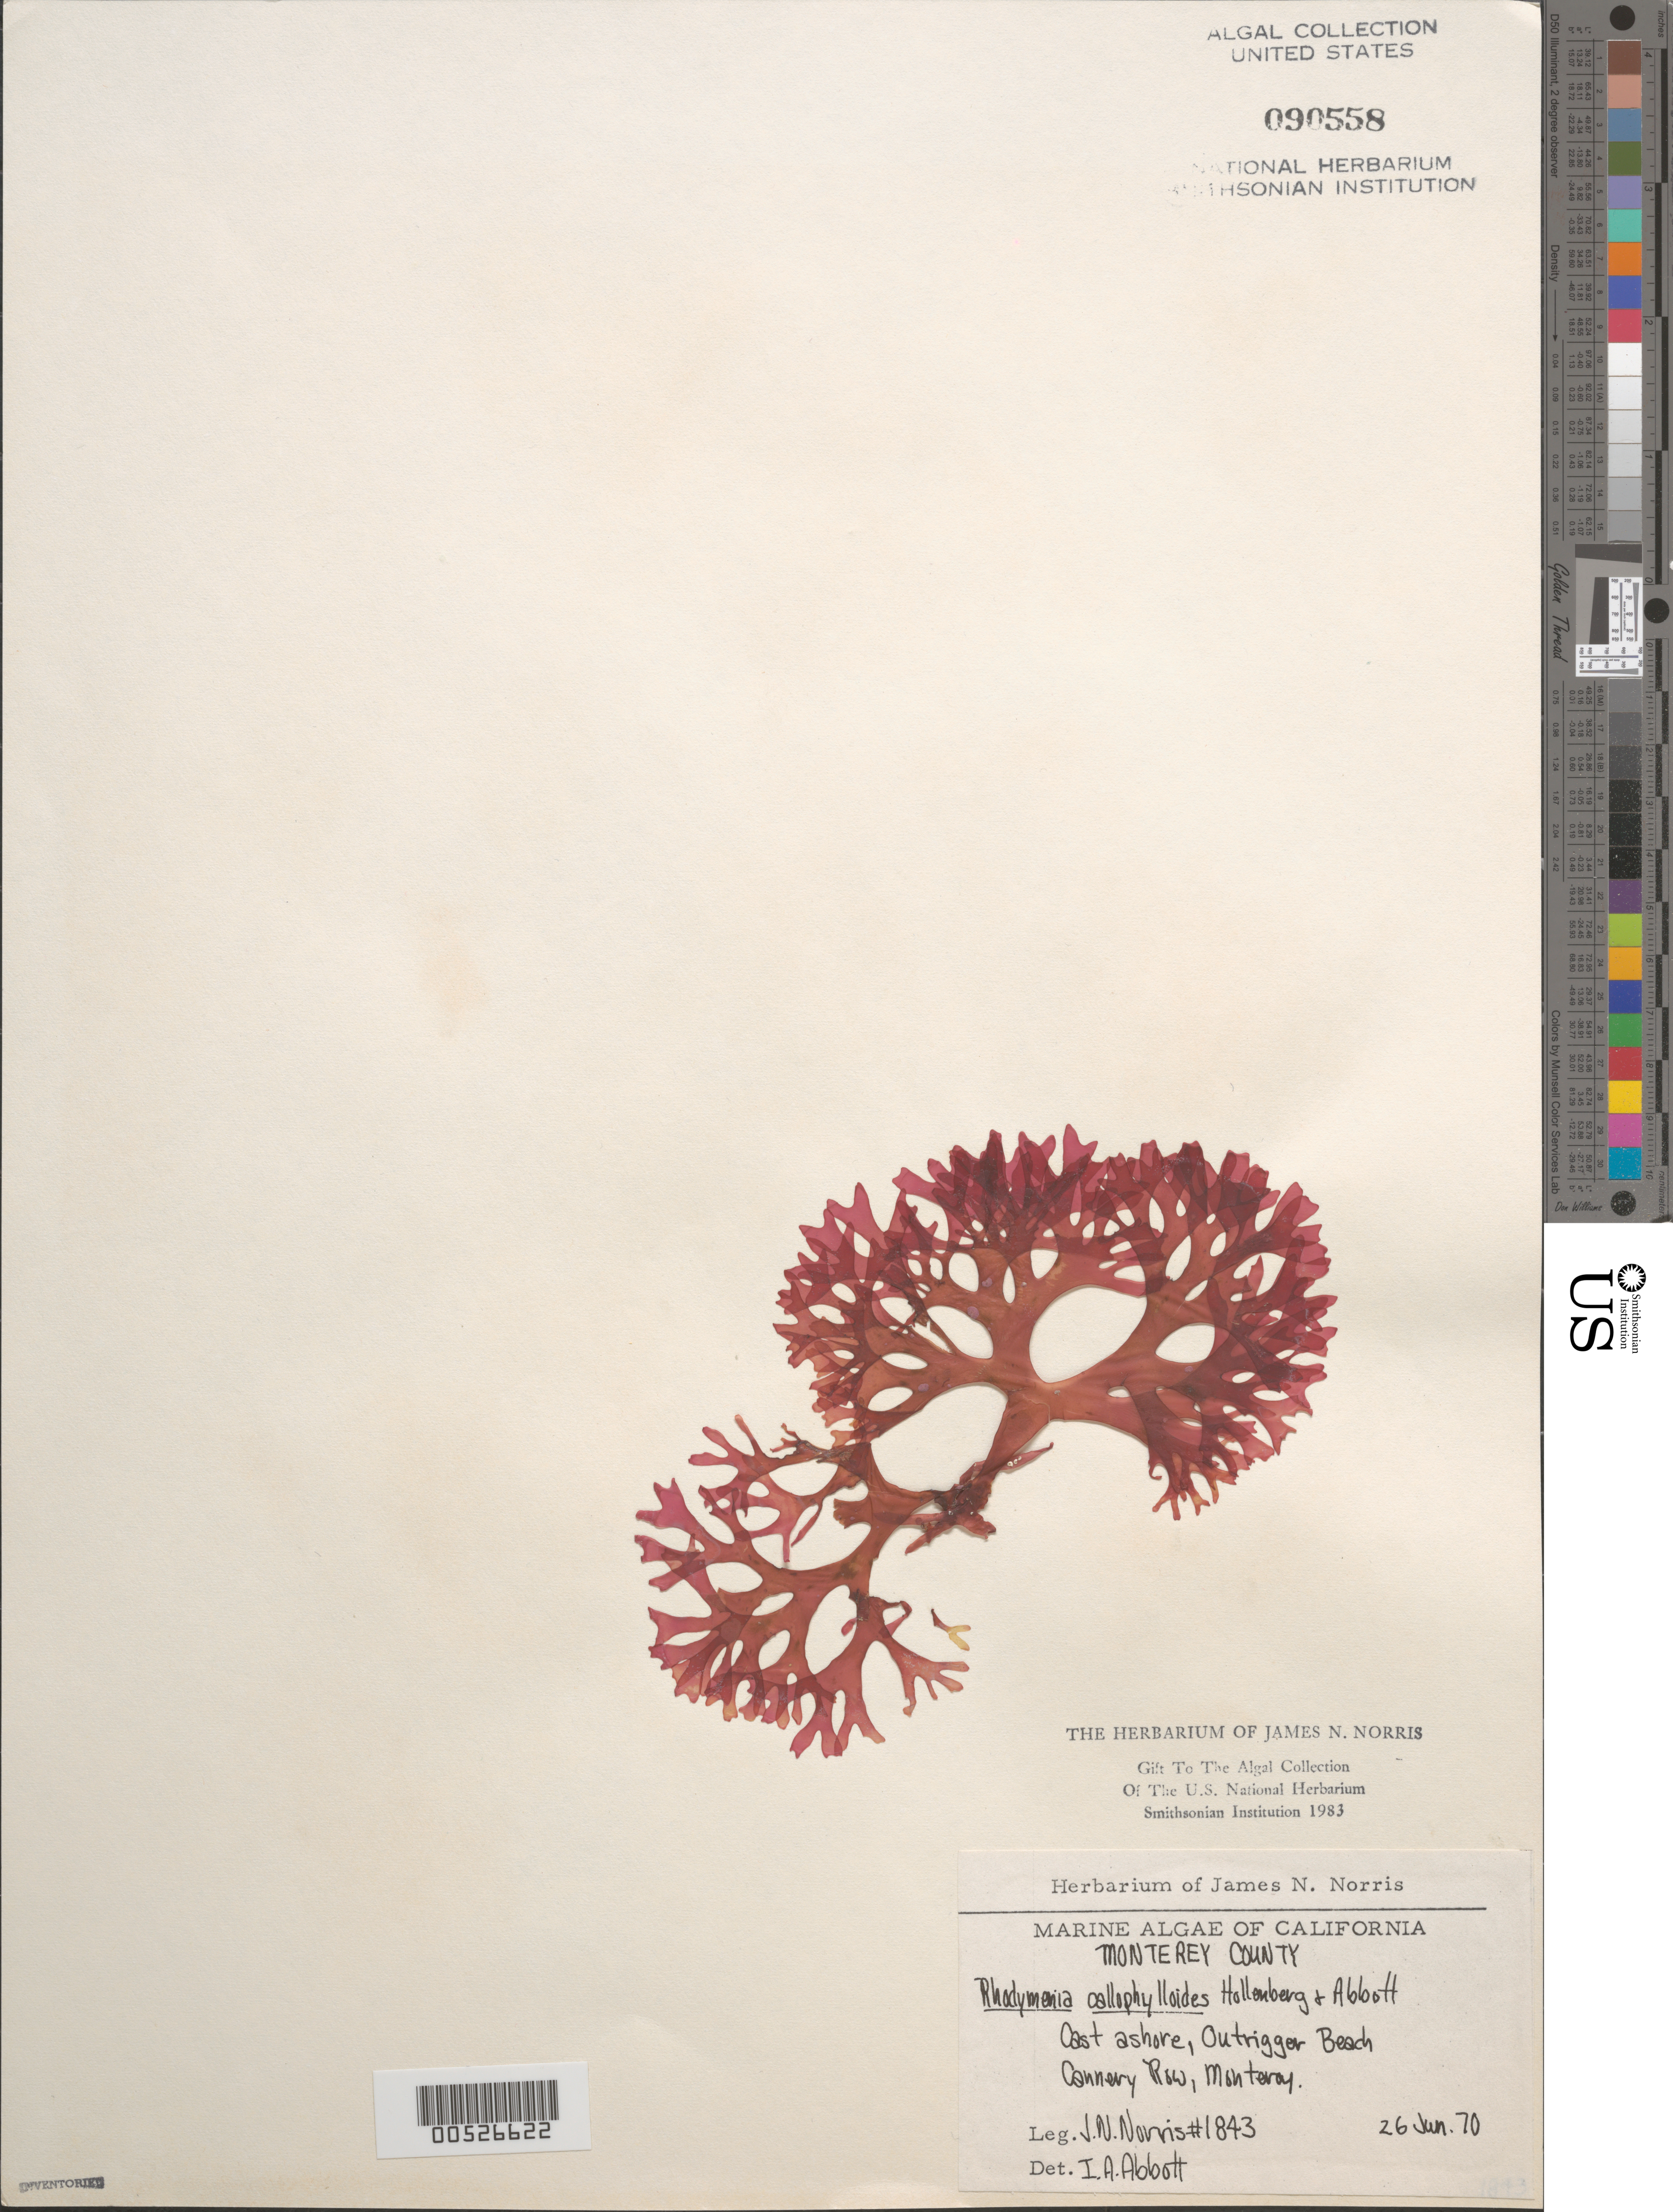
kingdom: Plantae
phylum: Rhodophyta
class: Florideophyceae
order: Rhodymeniales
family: Rhodymeniaceae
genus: Rhodymenia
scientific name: Rhodymenia callophyllidoides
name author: Hollenb. & I.A. Abbott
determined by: Abbott, Isabella A.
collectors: J. N. Norris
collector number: JN-1843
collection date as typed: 26 Jun 1970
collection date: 1970-06-26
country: United States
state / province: California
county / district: Monterey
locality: Outrigger Beach, Cannery Row, Monterey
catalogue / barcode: US 90558